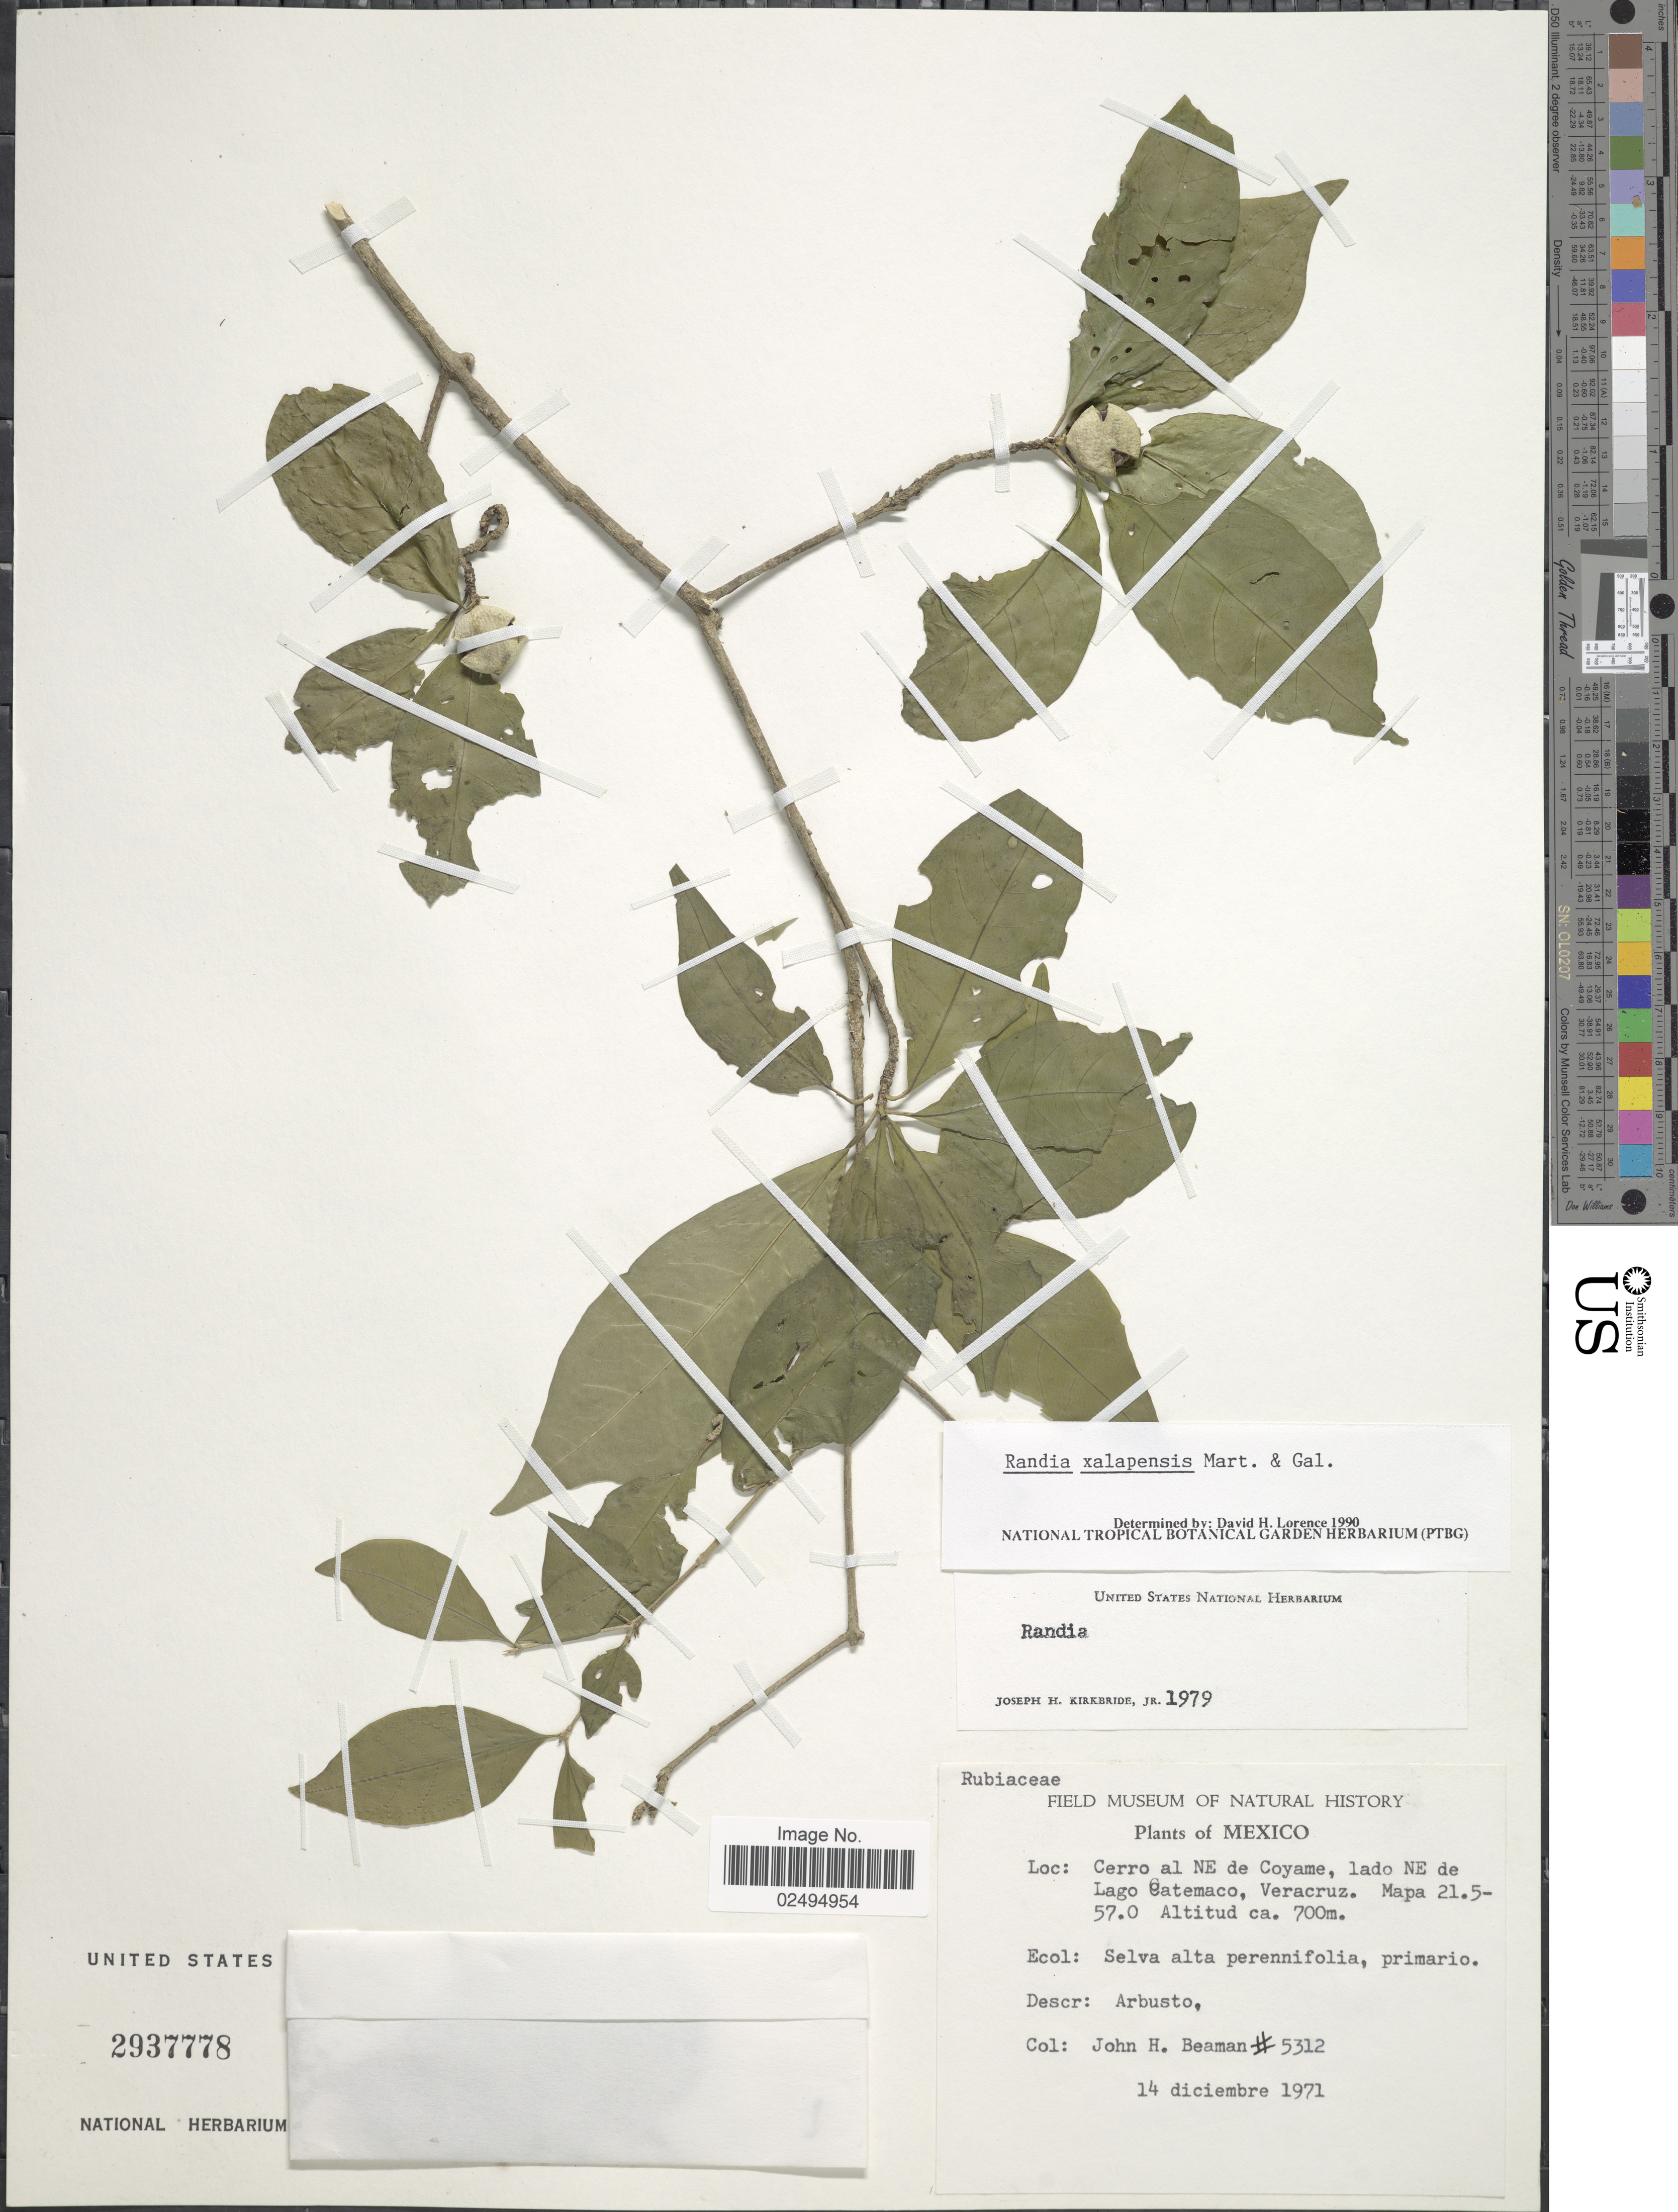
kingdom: Plantae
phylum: Tracheophyta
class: Magnoliopsida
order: Gentianales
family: Rubiaceae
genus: Randia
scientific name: Randia xalapensis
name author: M. Martens & Galeotti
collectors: J. H. Beaman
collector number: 5312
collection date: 1971-12-14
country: Mexico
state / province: Veracruz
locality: Cerro al NE de Coyame, lado NE de Lago Catemaco, Veracruz, Mapa 21.5-57.0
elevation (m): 700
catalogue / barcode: US 2937778